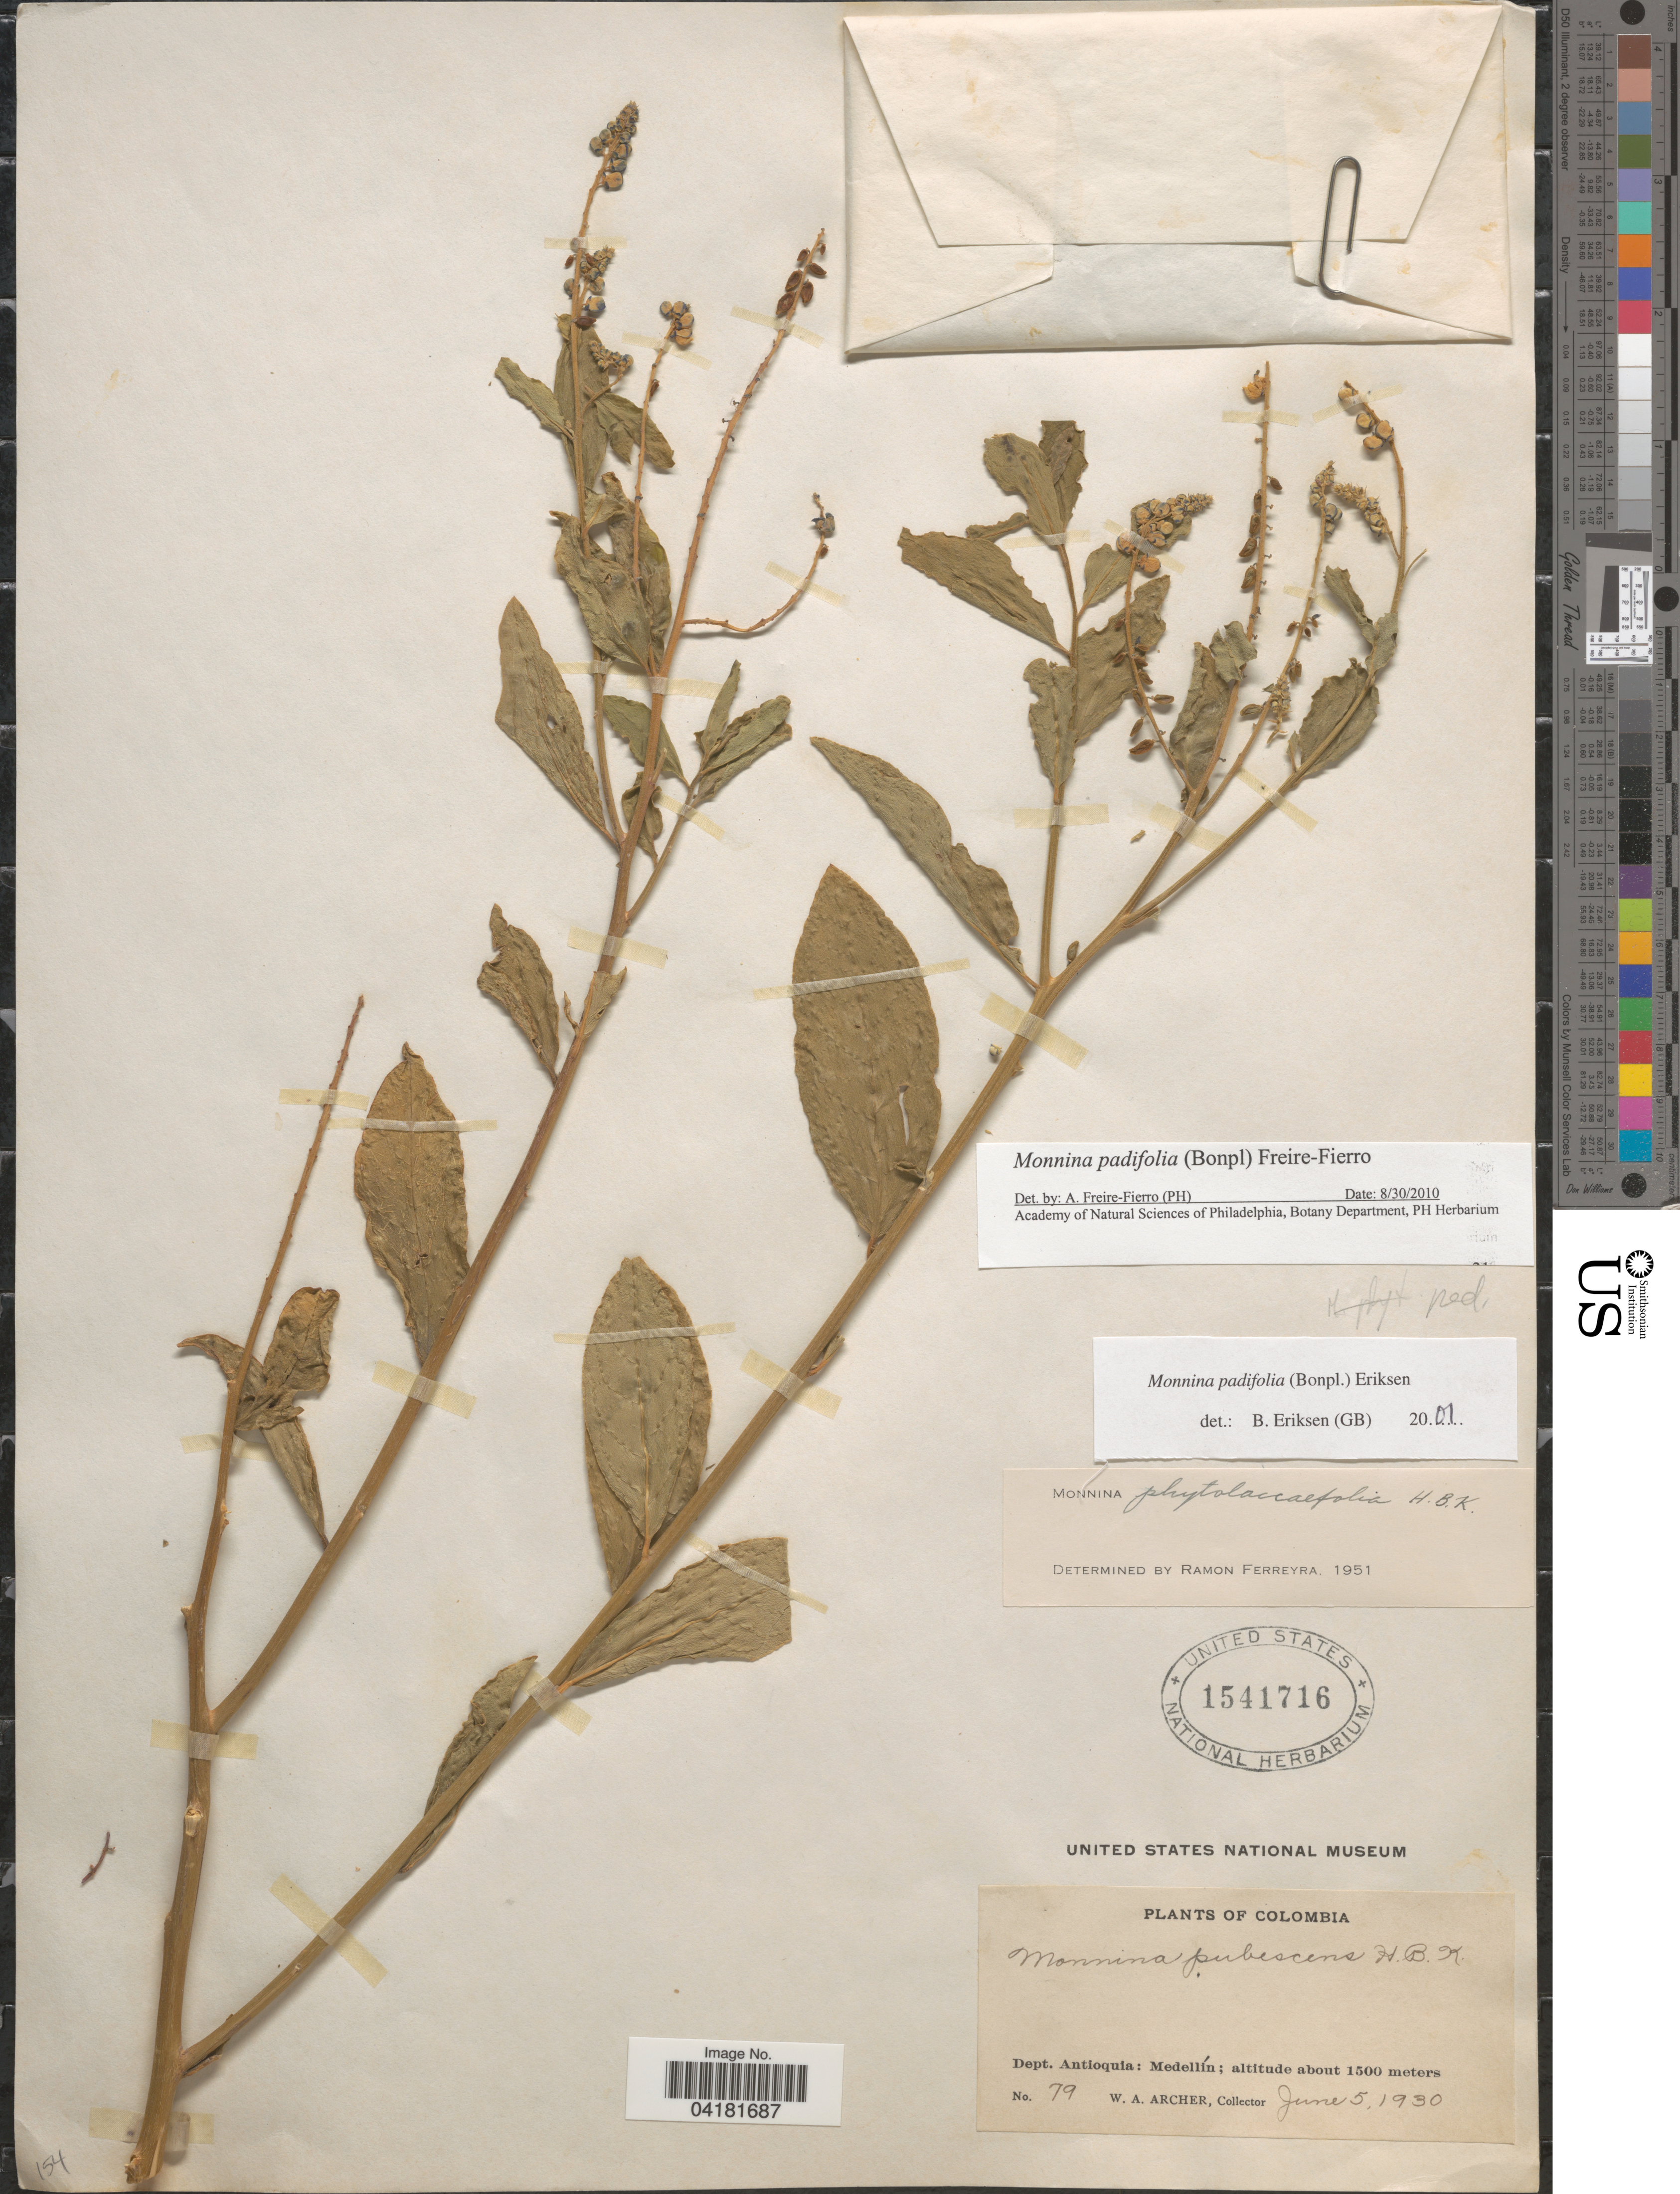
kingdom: Plantae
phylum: Tracheophyta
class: Magnoliopsida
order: Fabales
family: Polygalaceae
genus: Monnina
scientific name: Monnina padifolia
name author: (Bonpl.) Freire-Fierro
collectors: W. Archer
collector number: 79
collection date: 1930-06-05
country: Colombia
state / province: Antioquia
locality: Dept. Antioquia: Medellín.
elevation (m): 1500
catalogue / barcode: US 1541716